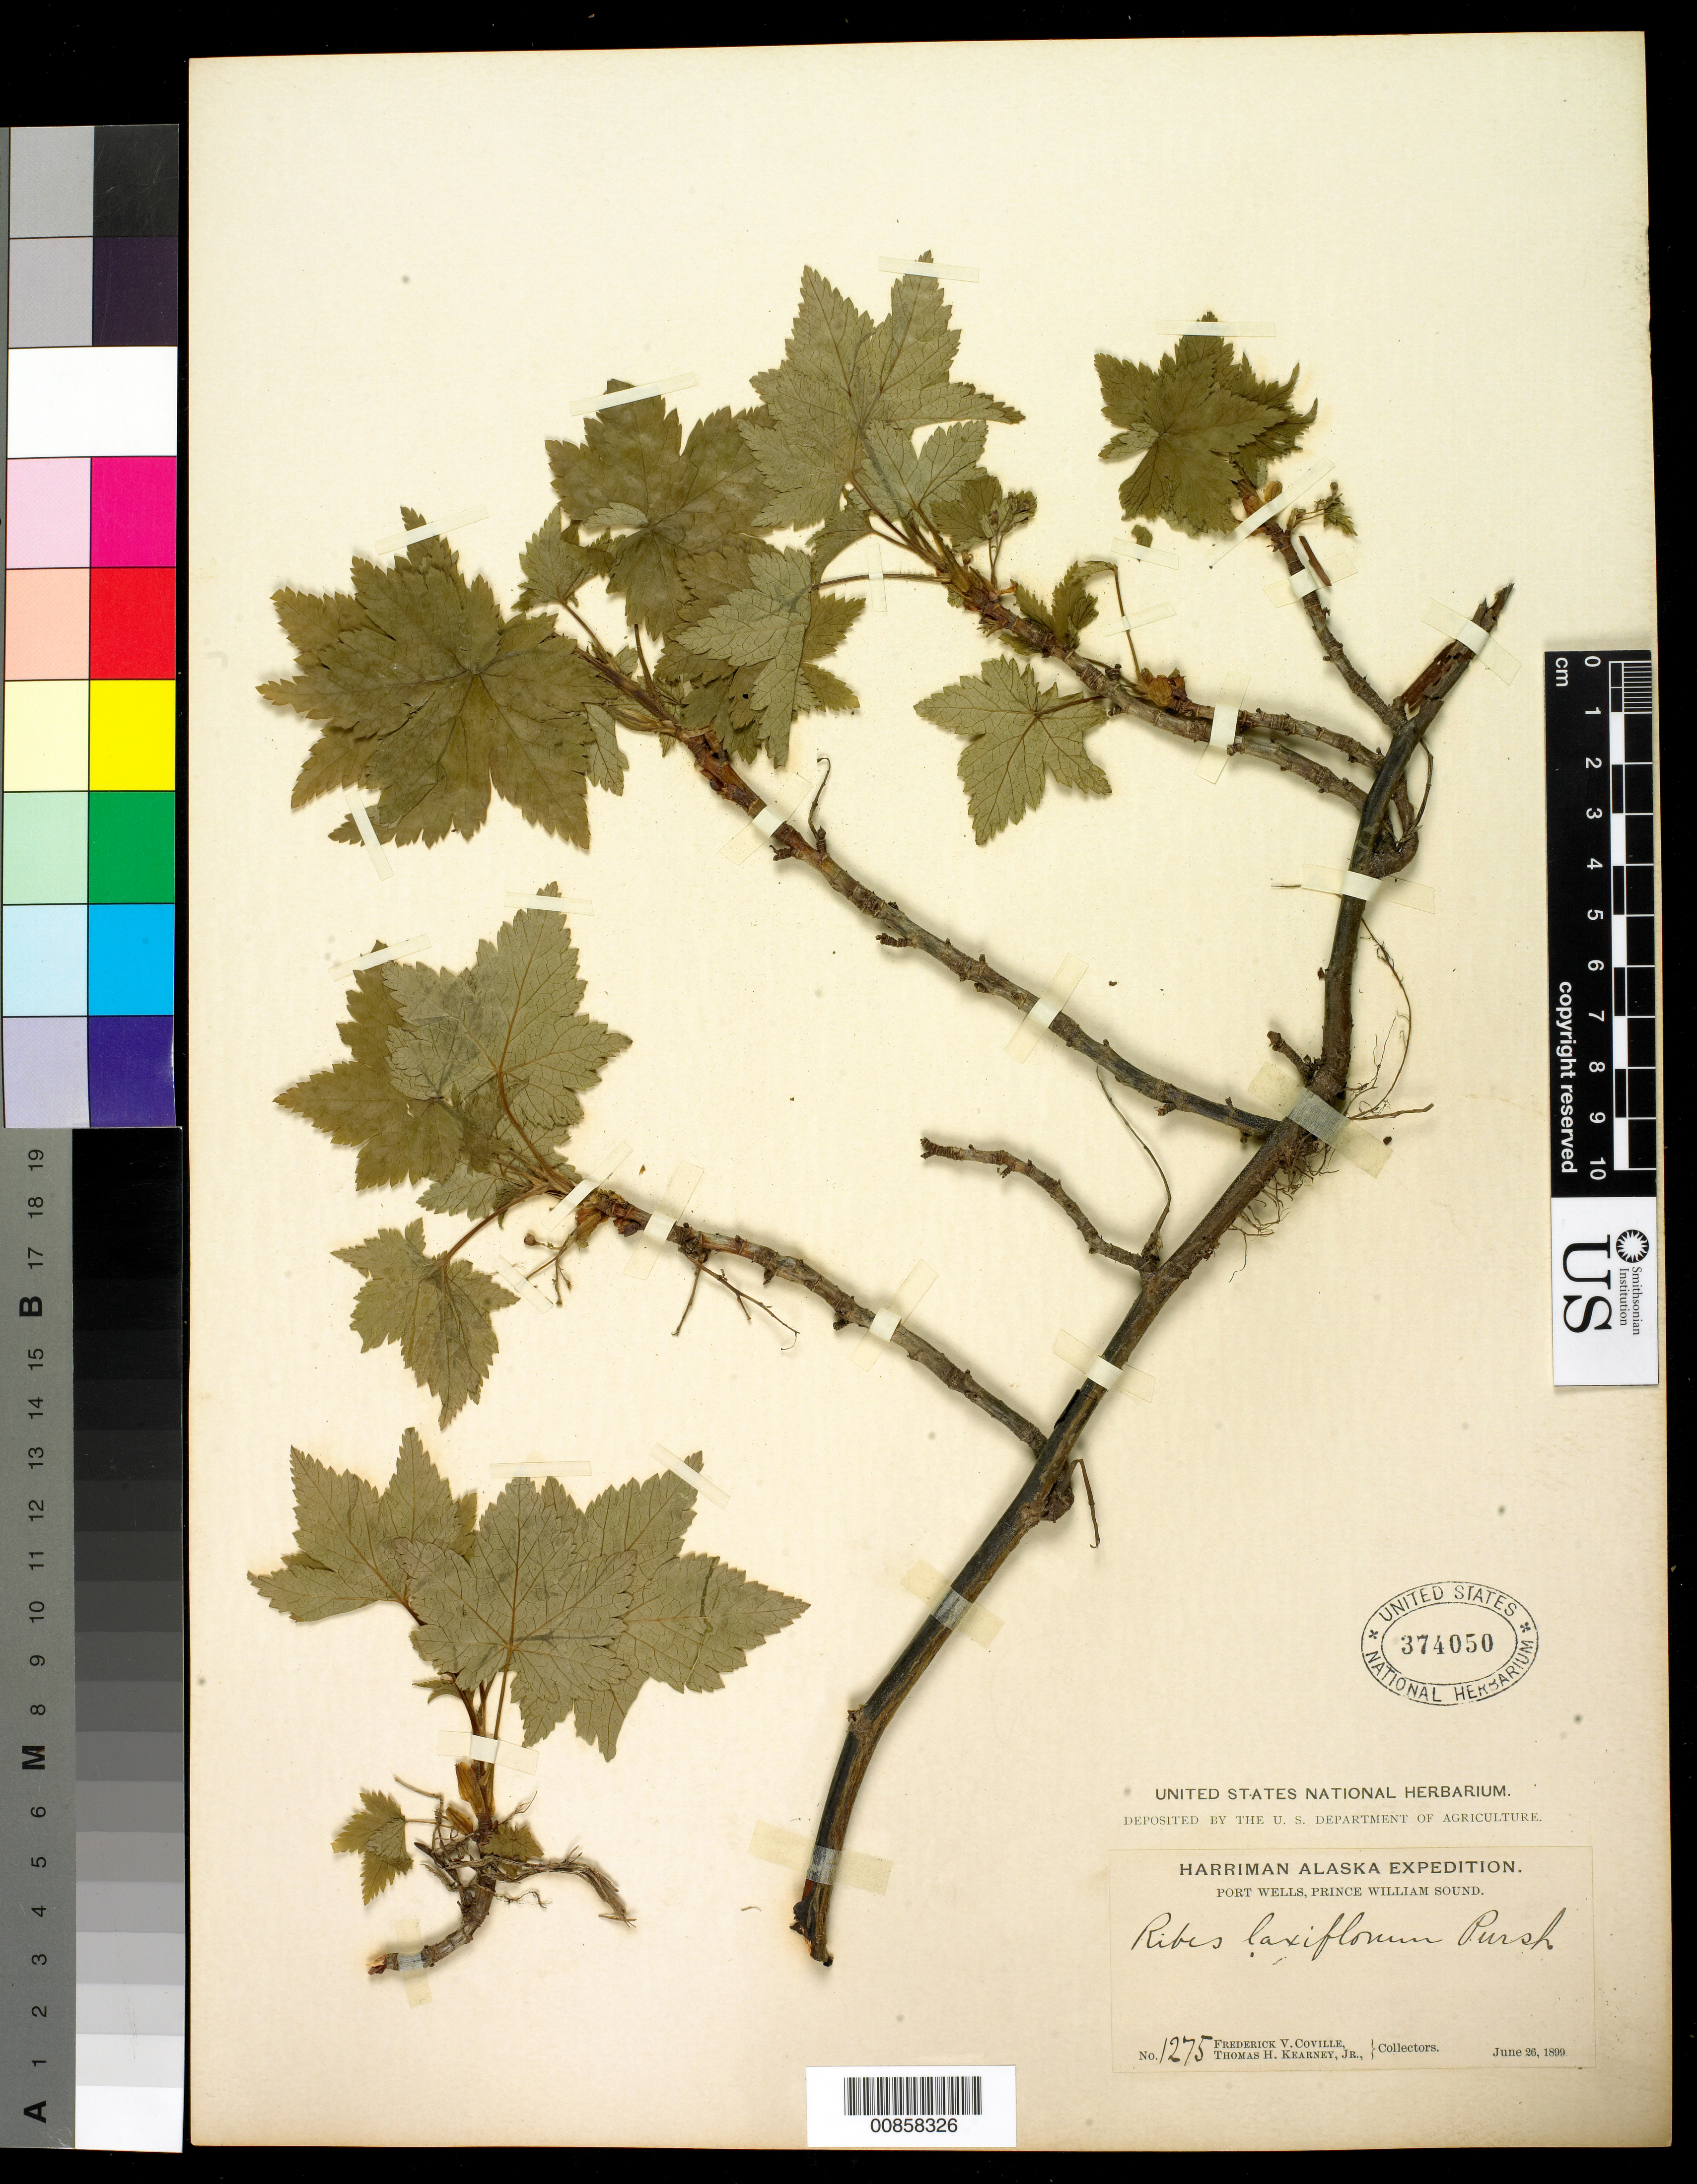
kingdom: Plantae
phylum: Tracheophyta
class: Magnoliopsida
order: Saxifragales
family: Grossulariaceae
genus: Ribes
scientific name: Ribes laxiflorum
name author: Pursh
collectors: F. V. Coville & T. H. Kearney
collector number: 1275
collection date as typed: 26 Jun 1899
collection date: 1899-06-26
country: United States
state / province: Alaska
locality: Port Wells, Prince William Sound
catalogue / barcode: US 374050